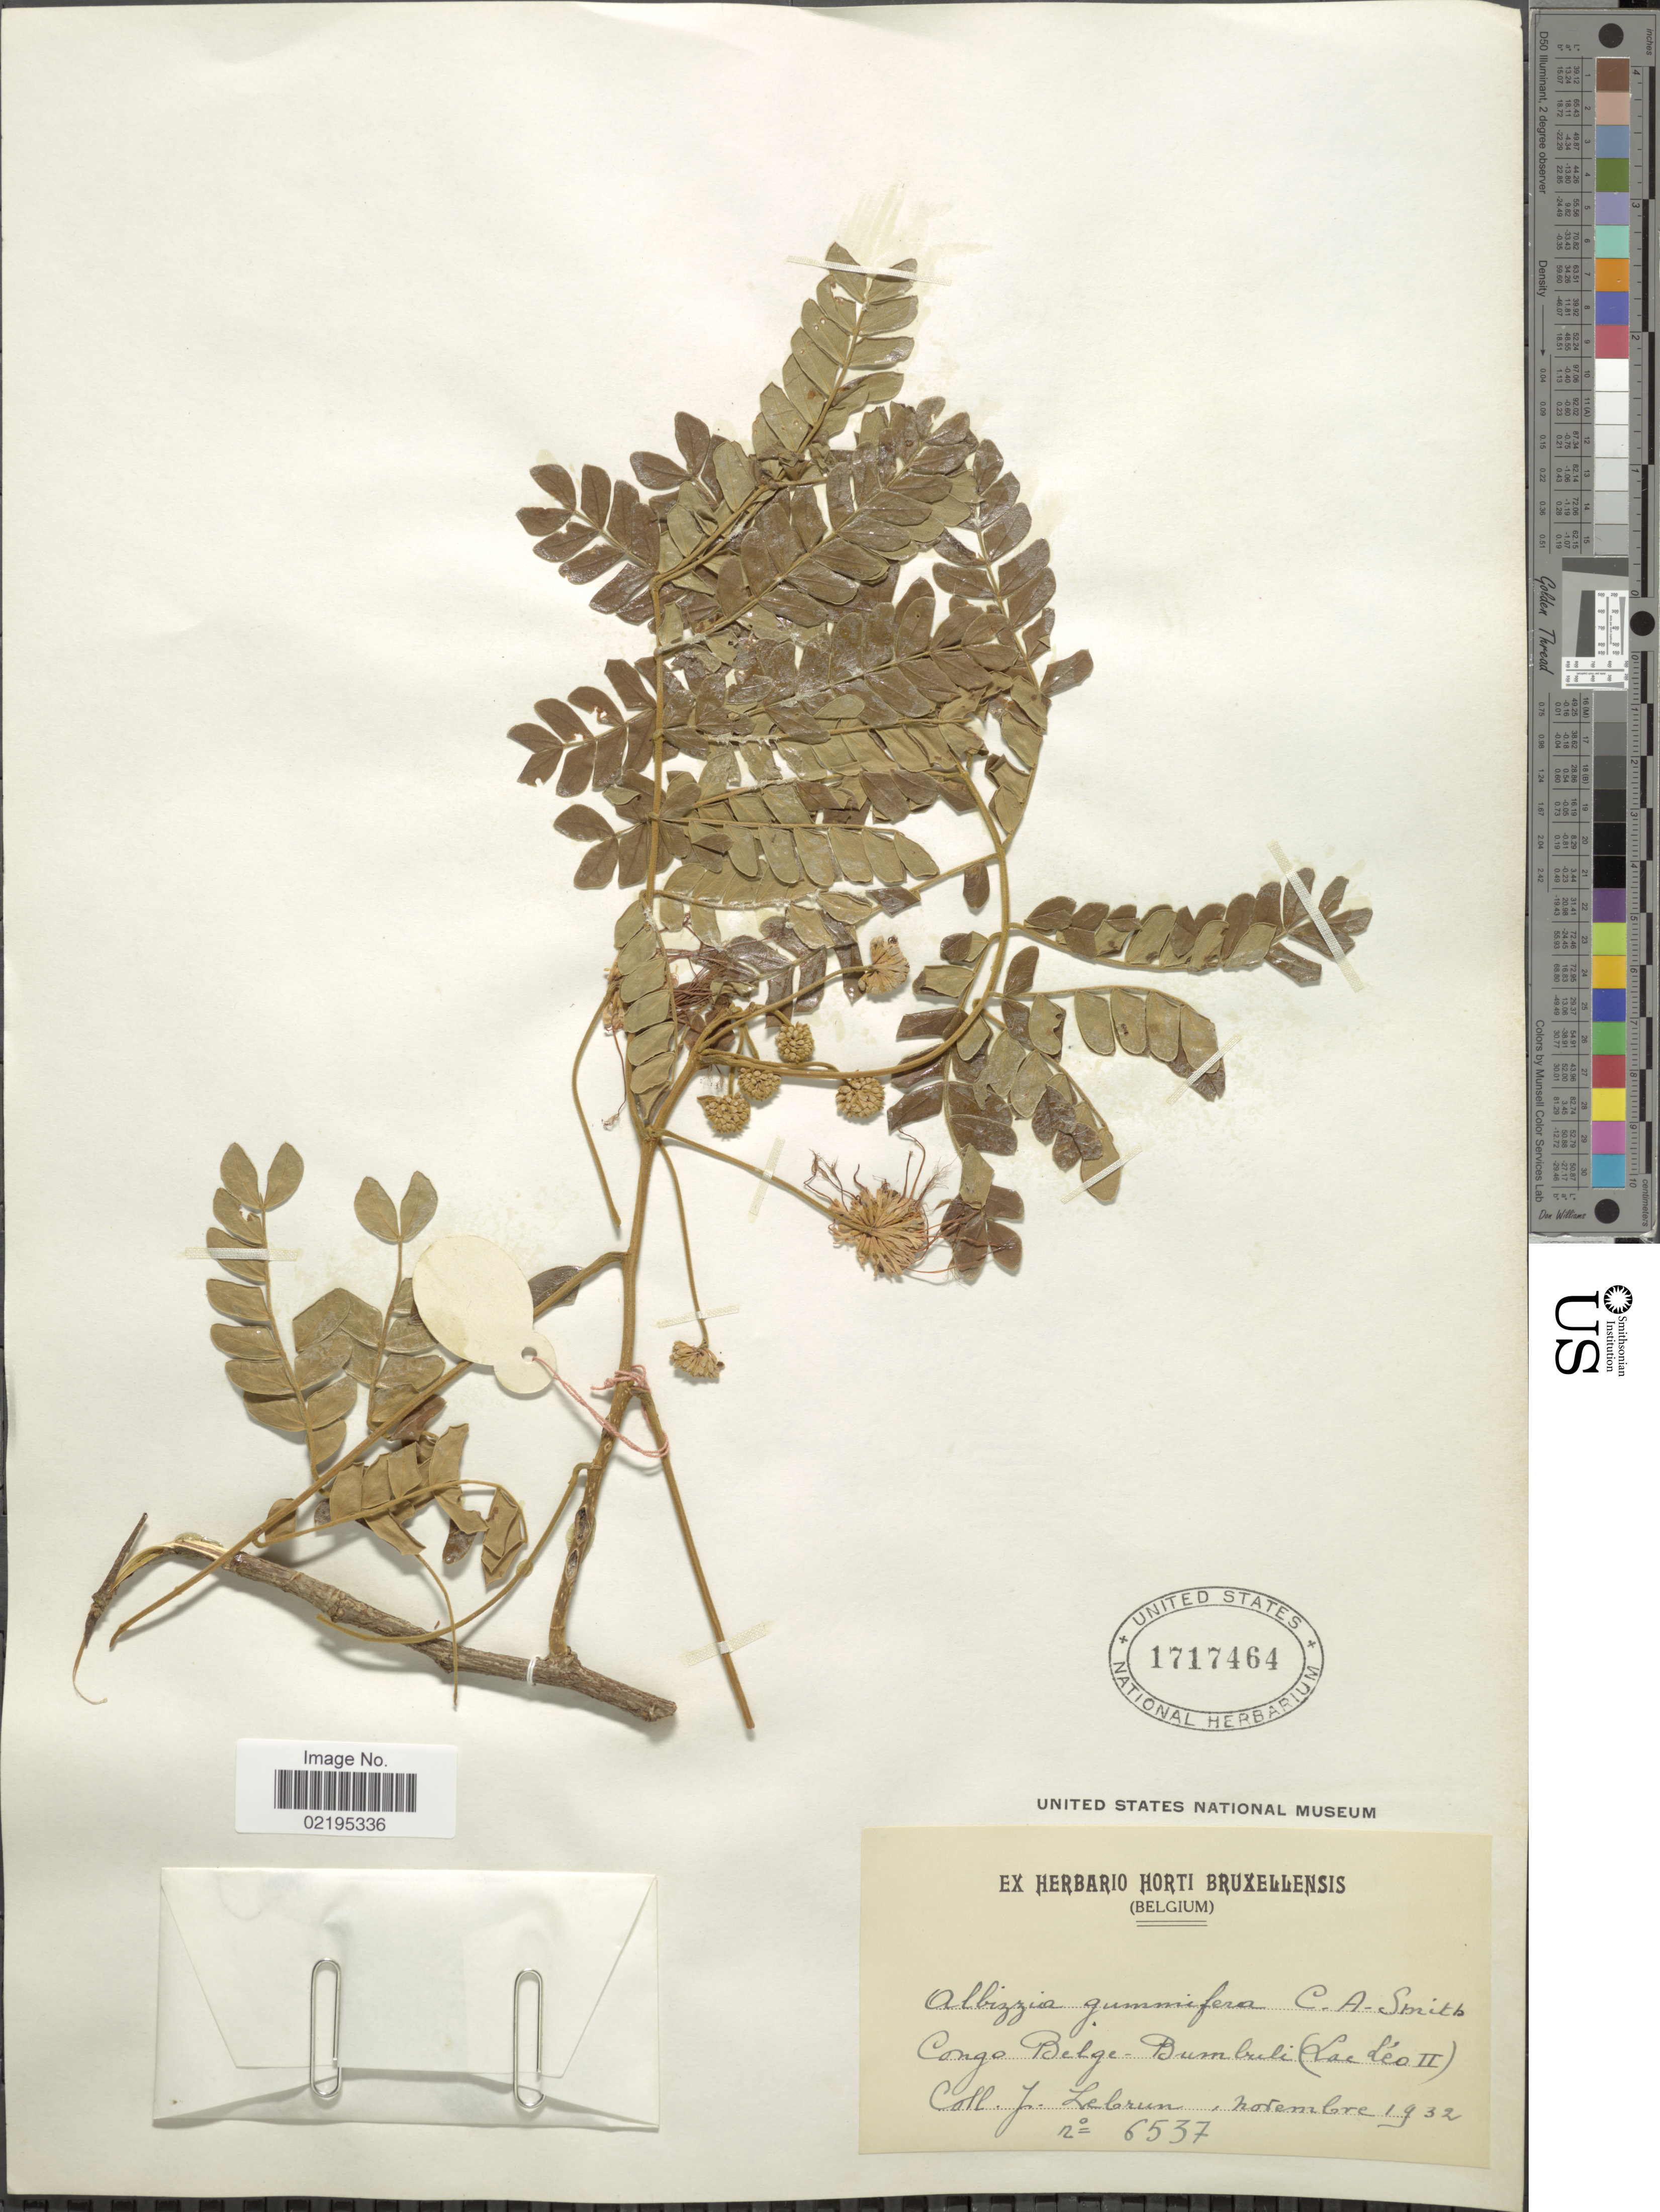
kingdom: Plantae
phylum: Tracheophyta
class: Magnoliopsida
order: Fabales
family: Fabaceae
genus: Albizia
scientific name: Albizia gummifera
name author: (J.F. Gmel.) C.A. Sm.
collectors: J. A. Lebrun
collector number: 6537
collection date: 1932-11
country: Congo, Democratic Republic of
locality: Congo Belge - Bumbuli (Lac Leo II)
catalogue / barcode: US 1717464